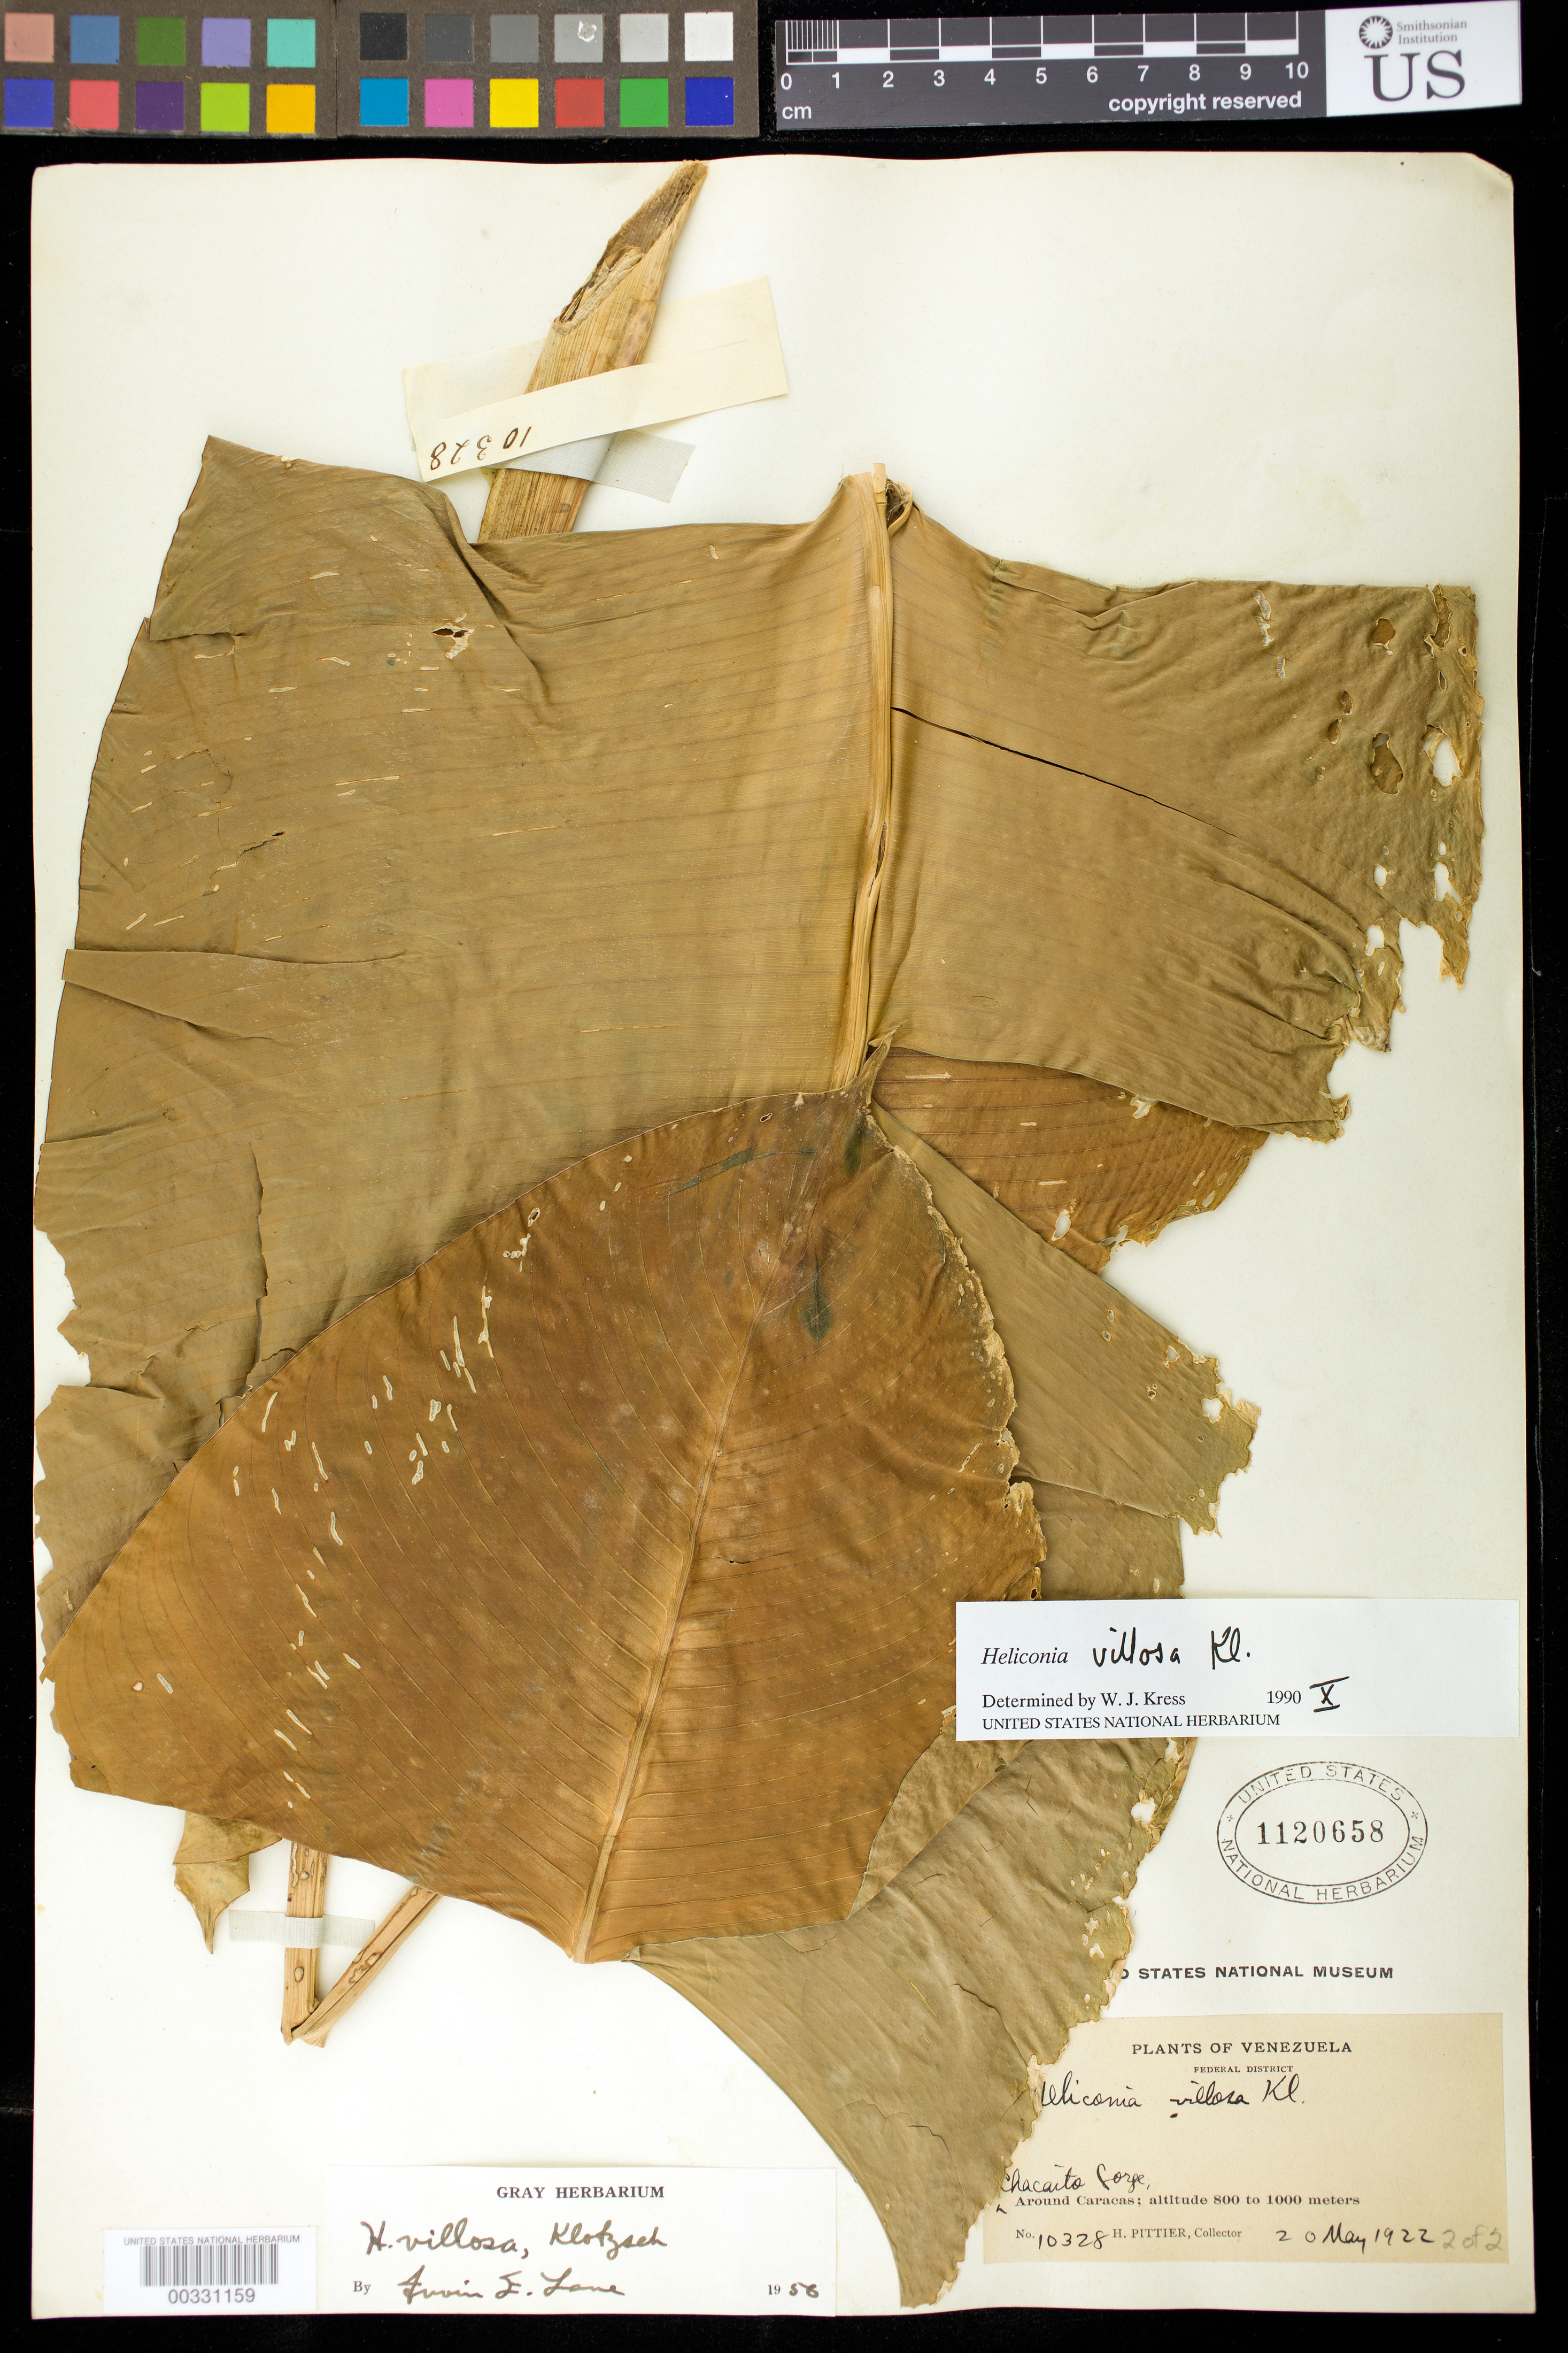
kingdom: Plantae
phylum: Tracheophyta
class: Liliopsida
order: Zingiberales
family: Heliconiaceae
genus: Heliconia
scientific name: Heliconia villosa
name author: Klotzsch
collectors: H. F. Pittier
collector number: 10328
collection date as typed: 20 May 1922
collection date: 1922-05-20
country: Venezuela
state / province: Distrito Federal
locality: Chacaito gorge, around caracas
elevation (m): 800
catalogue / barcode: US 1120658